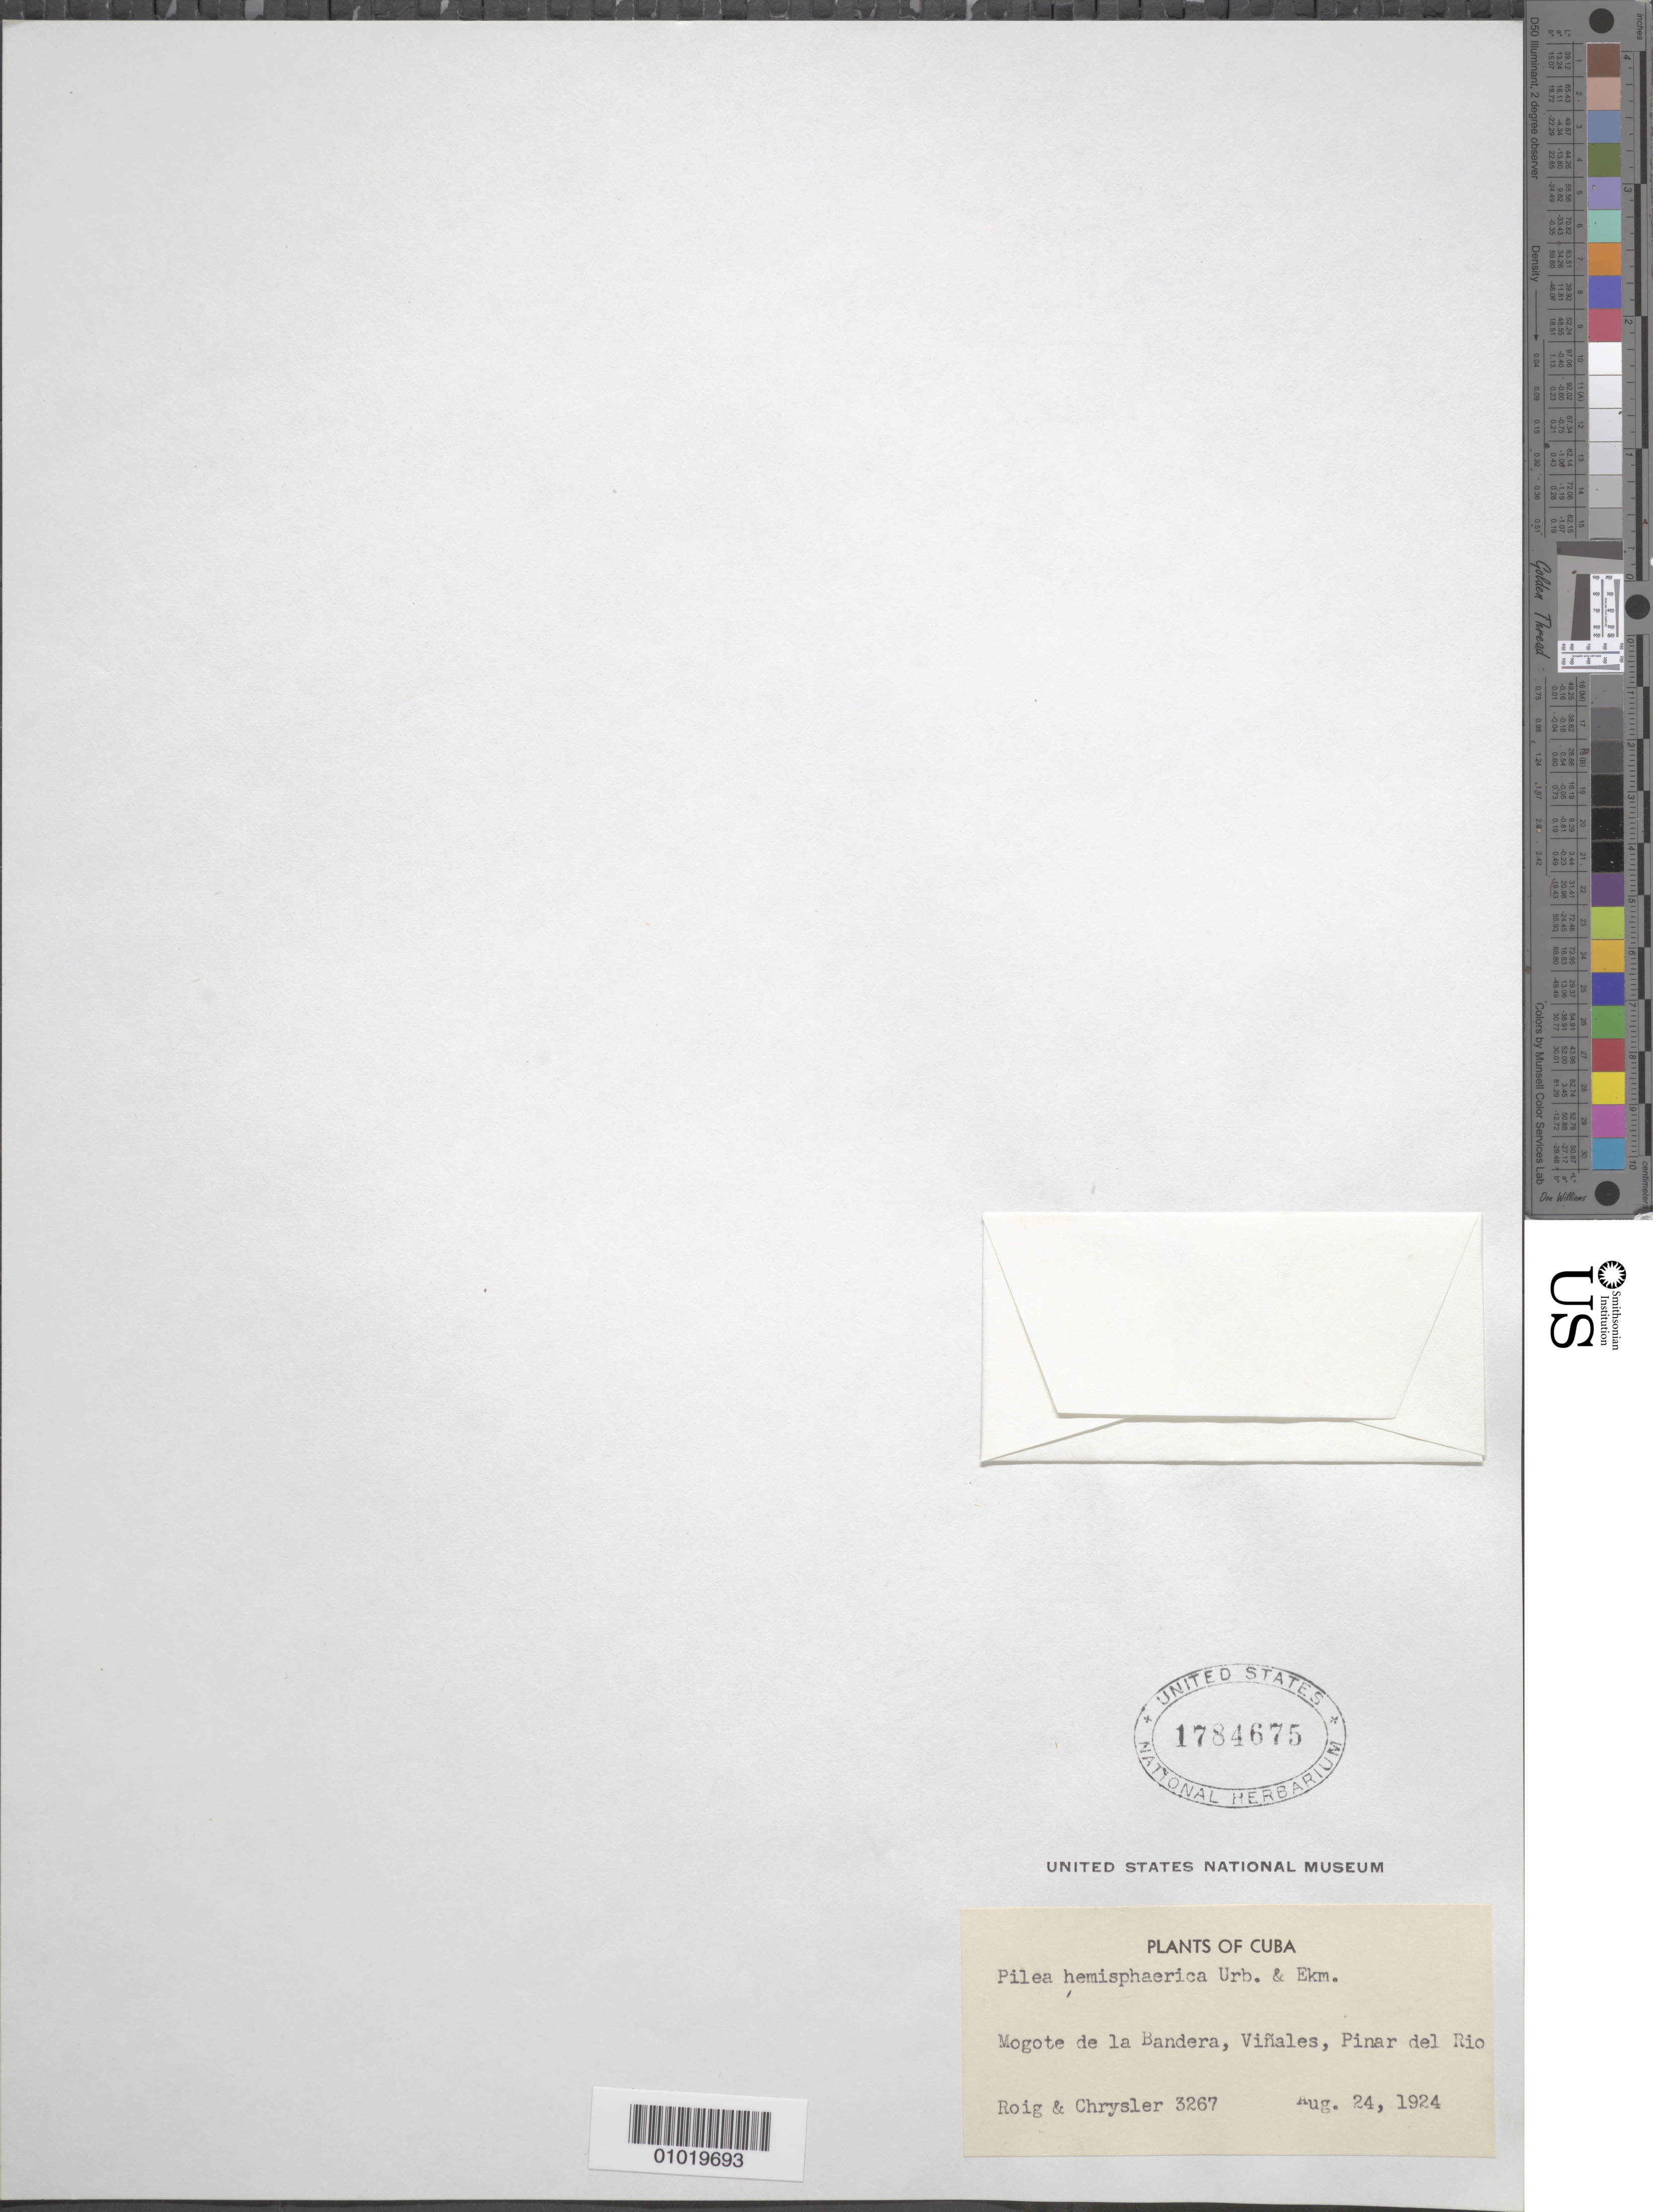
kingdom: Plantae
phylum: Tracheophyta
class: Magnoliopsida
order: Rosales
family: Urticaceae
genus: Pilea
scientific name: Pilea hemisphaerica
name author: Urb. & Ekman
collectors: J. Roig & M. A. Chrysler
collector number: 3267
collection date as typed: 24 Aug 1924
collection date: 1924-08-24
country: Cuba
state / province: Pinar del Rio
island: Cuba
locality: Mogote de la Bandera, Viñales, Pinar del Rio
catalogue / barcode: US 1784675